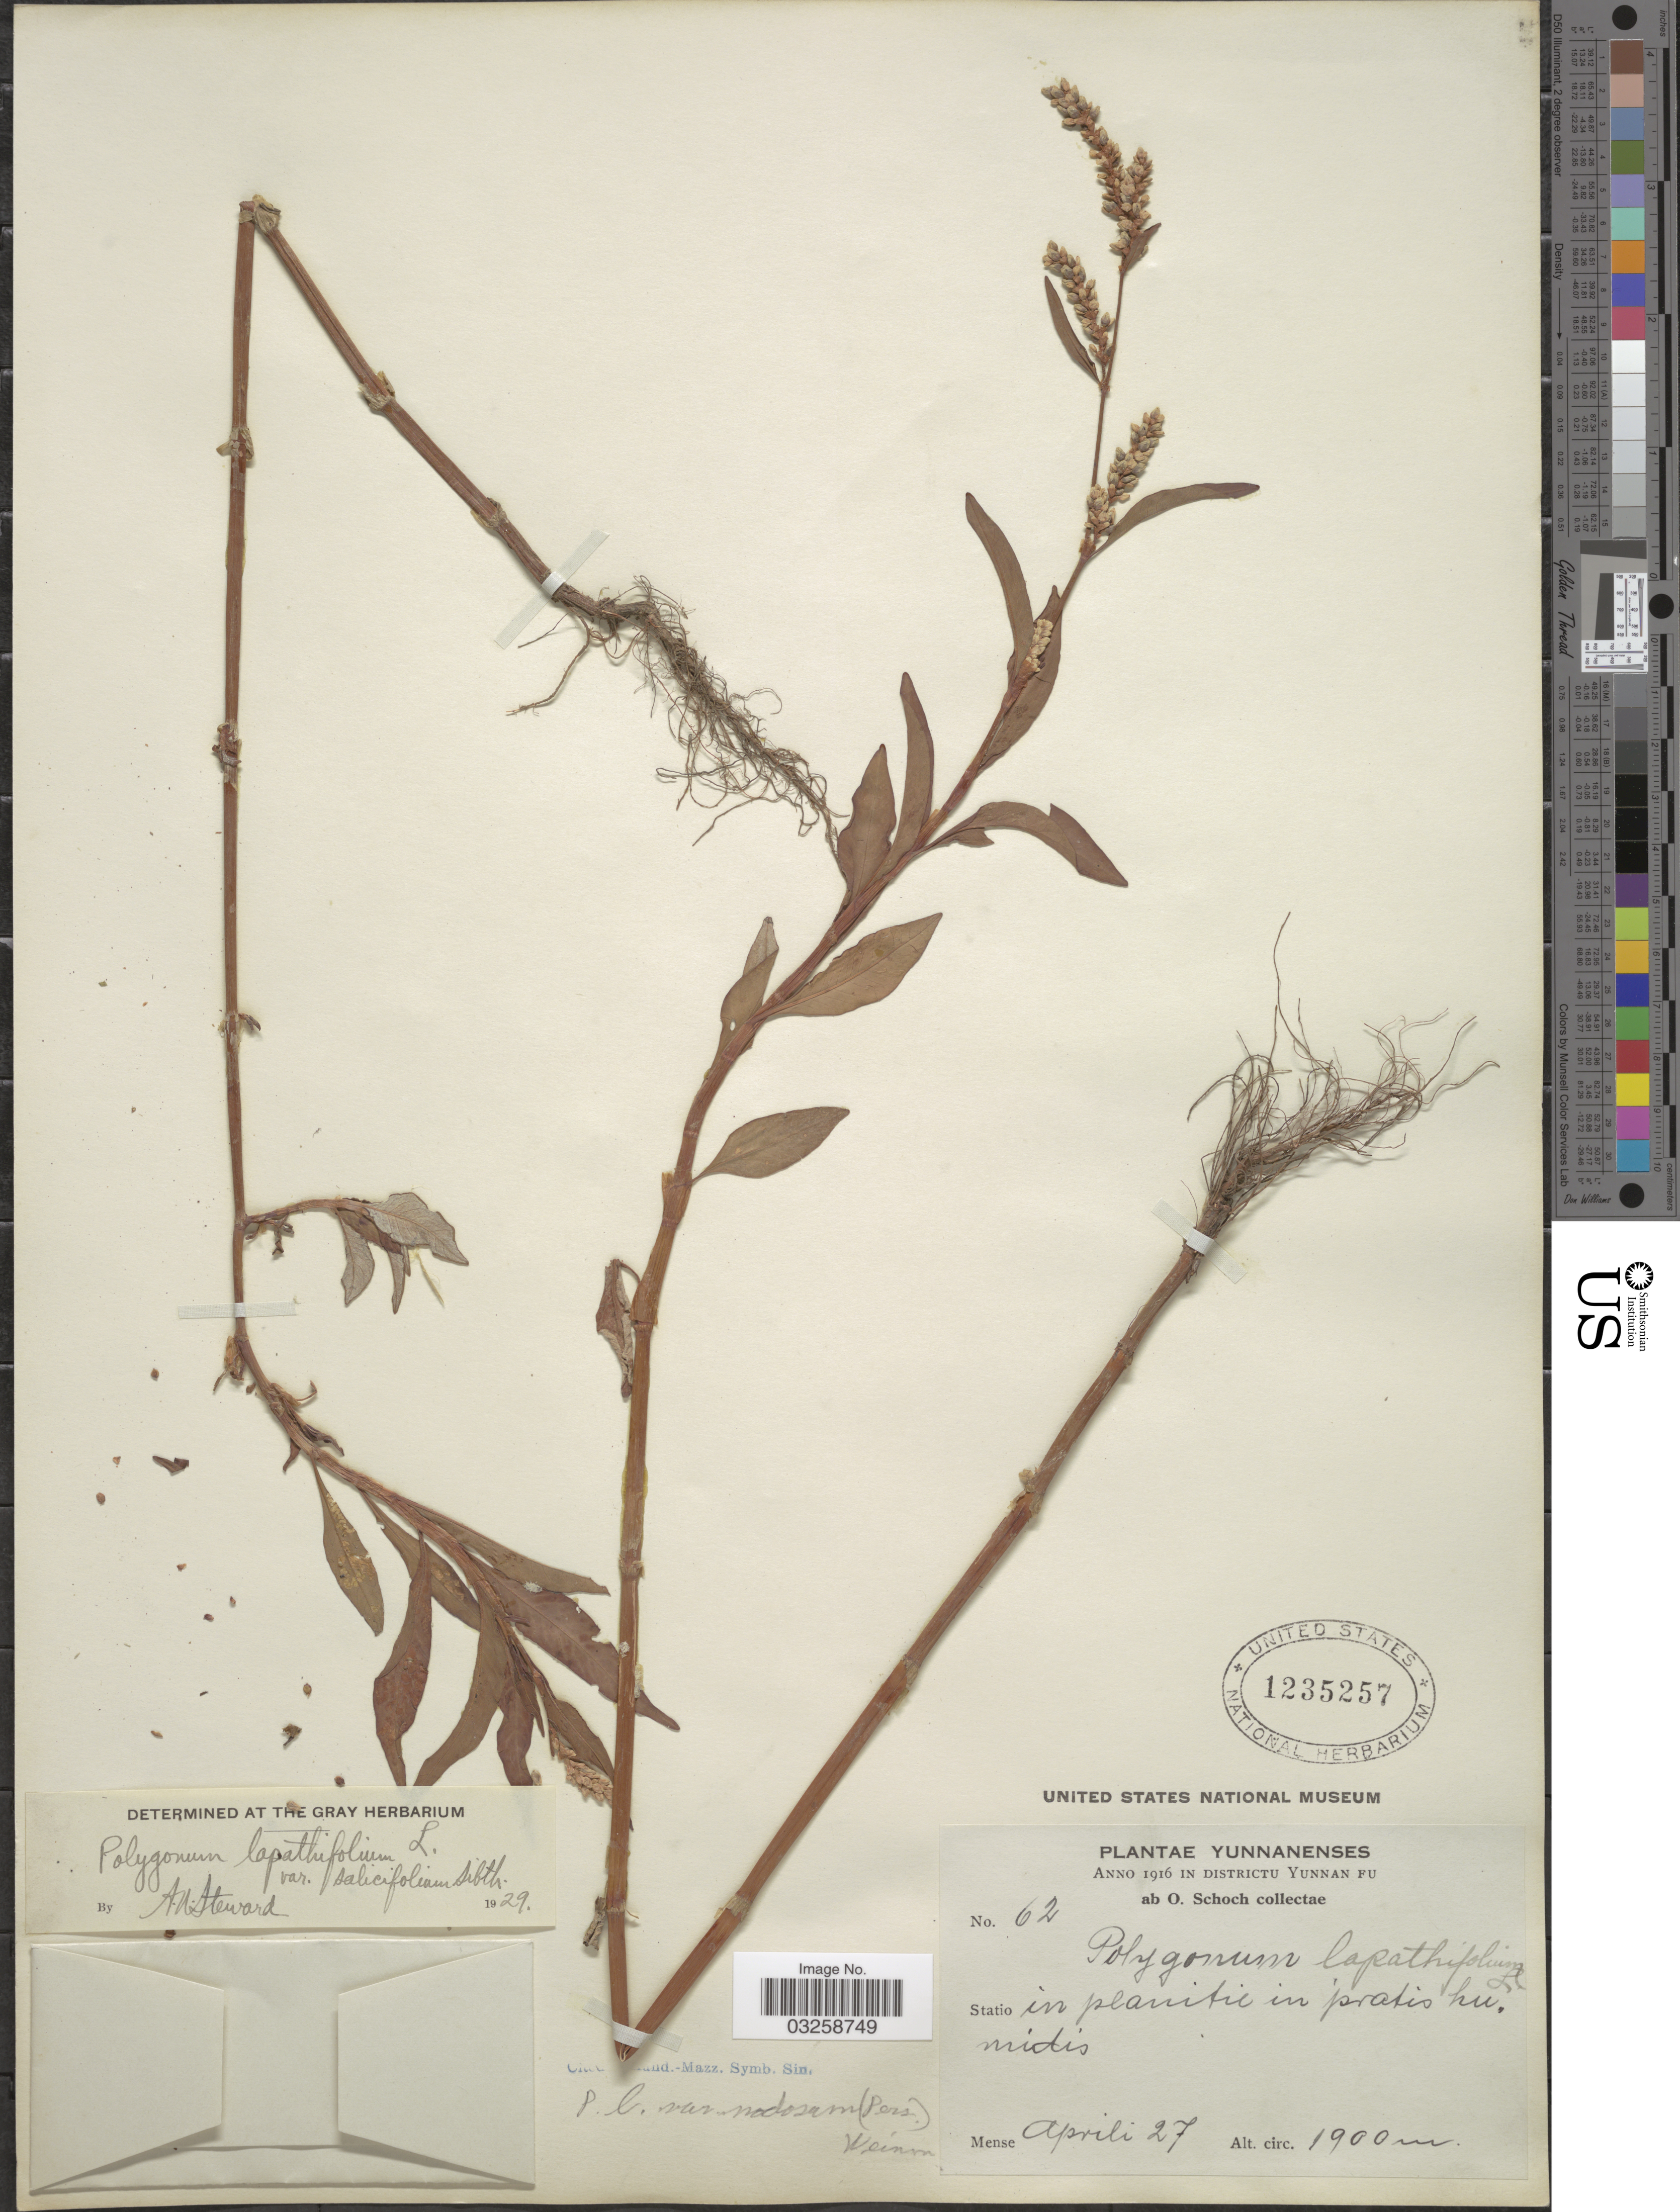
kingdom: Plantae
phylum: Tracheophyta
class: Magnoliopsida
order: Caryophyllales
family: Polygonaceae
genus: Polygonum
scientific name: Polygonum lapathifolium var. salicifolium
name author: Sibth.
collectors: O. Schoch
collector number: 62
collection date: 1916-04-27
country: China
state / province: Yunnan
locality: In Districtu Yunnan Fu.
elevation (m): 1900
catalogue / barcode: US 1235257